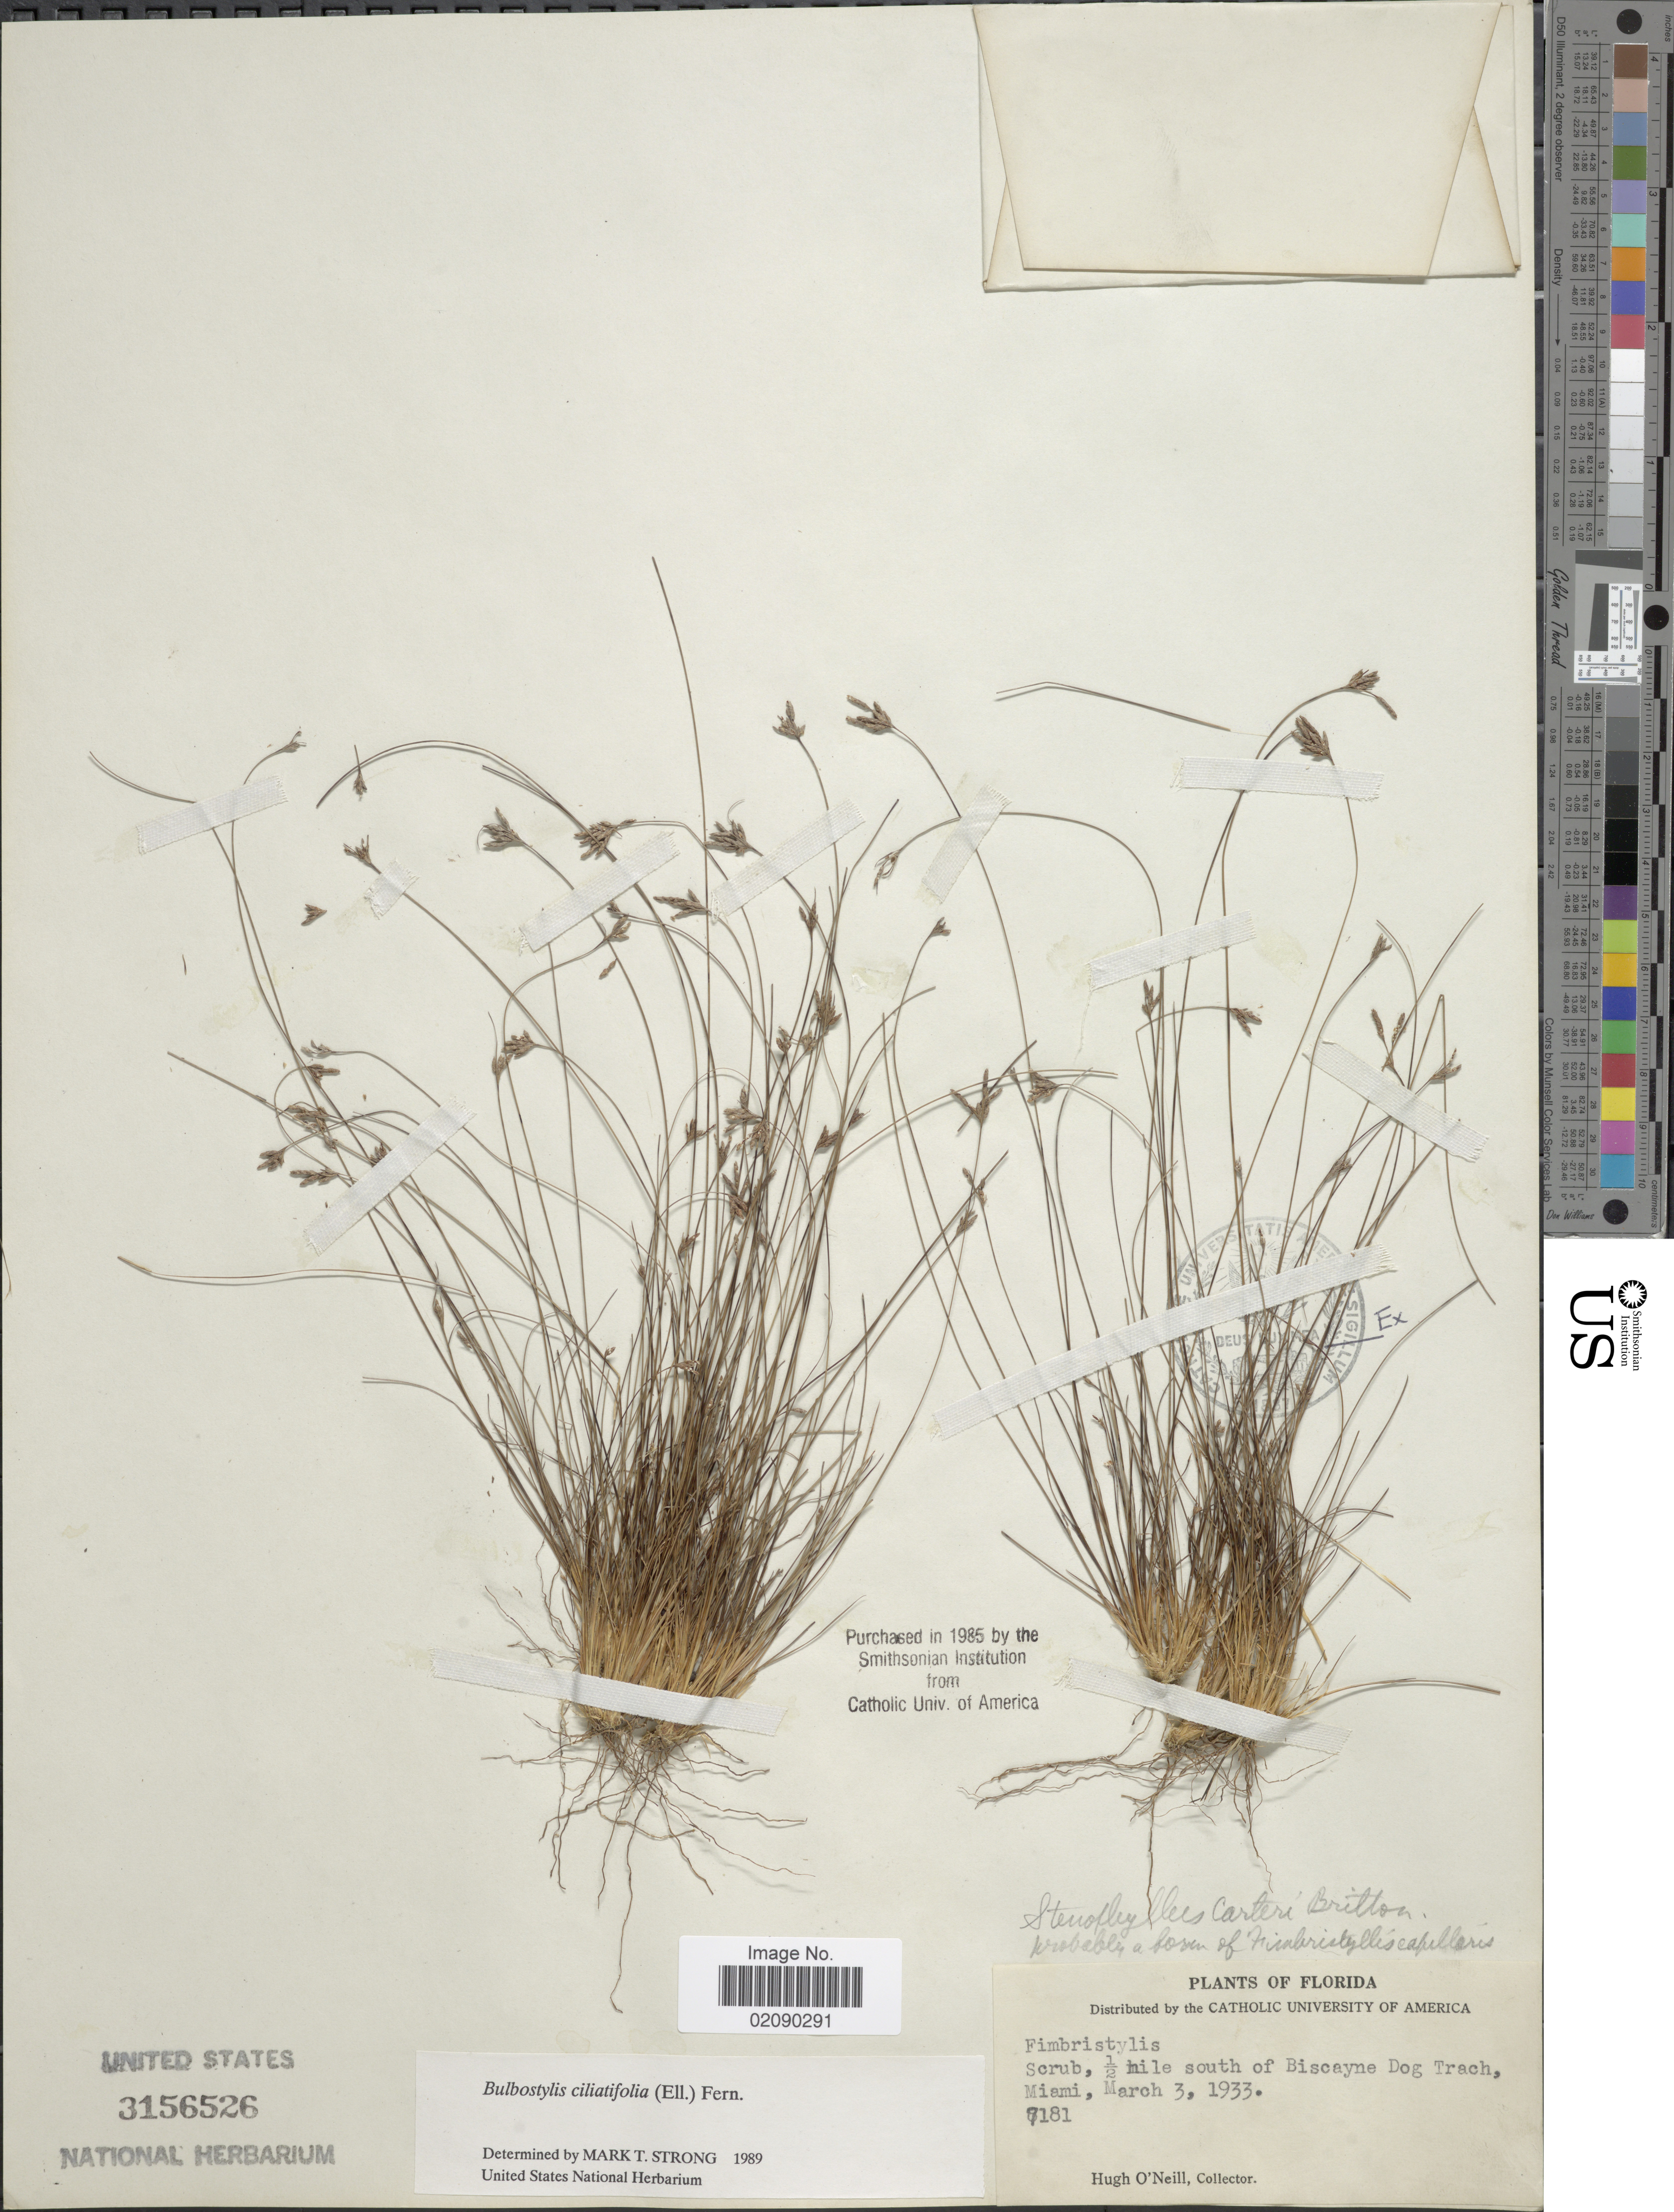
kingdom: Plantae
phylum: Tracheophyta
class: Liliopsida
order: Poales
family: Cyperaceae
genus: Bulbostylis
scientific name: Bulbostylis ciliatifolia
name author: (Elliott) Fernald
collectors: H. O'Neill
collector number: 7181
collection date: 1933-03-03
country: United States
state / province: Florida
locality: ½ mile south of Biscayne Dog Trach, Miami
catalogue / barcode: US 3156526